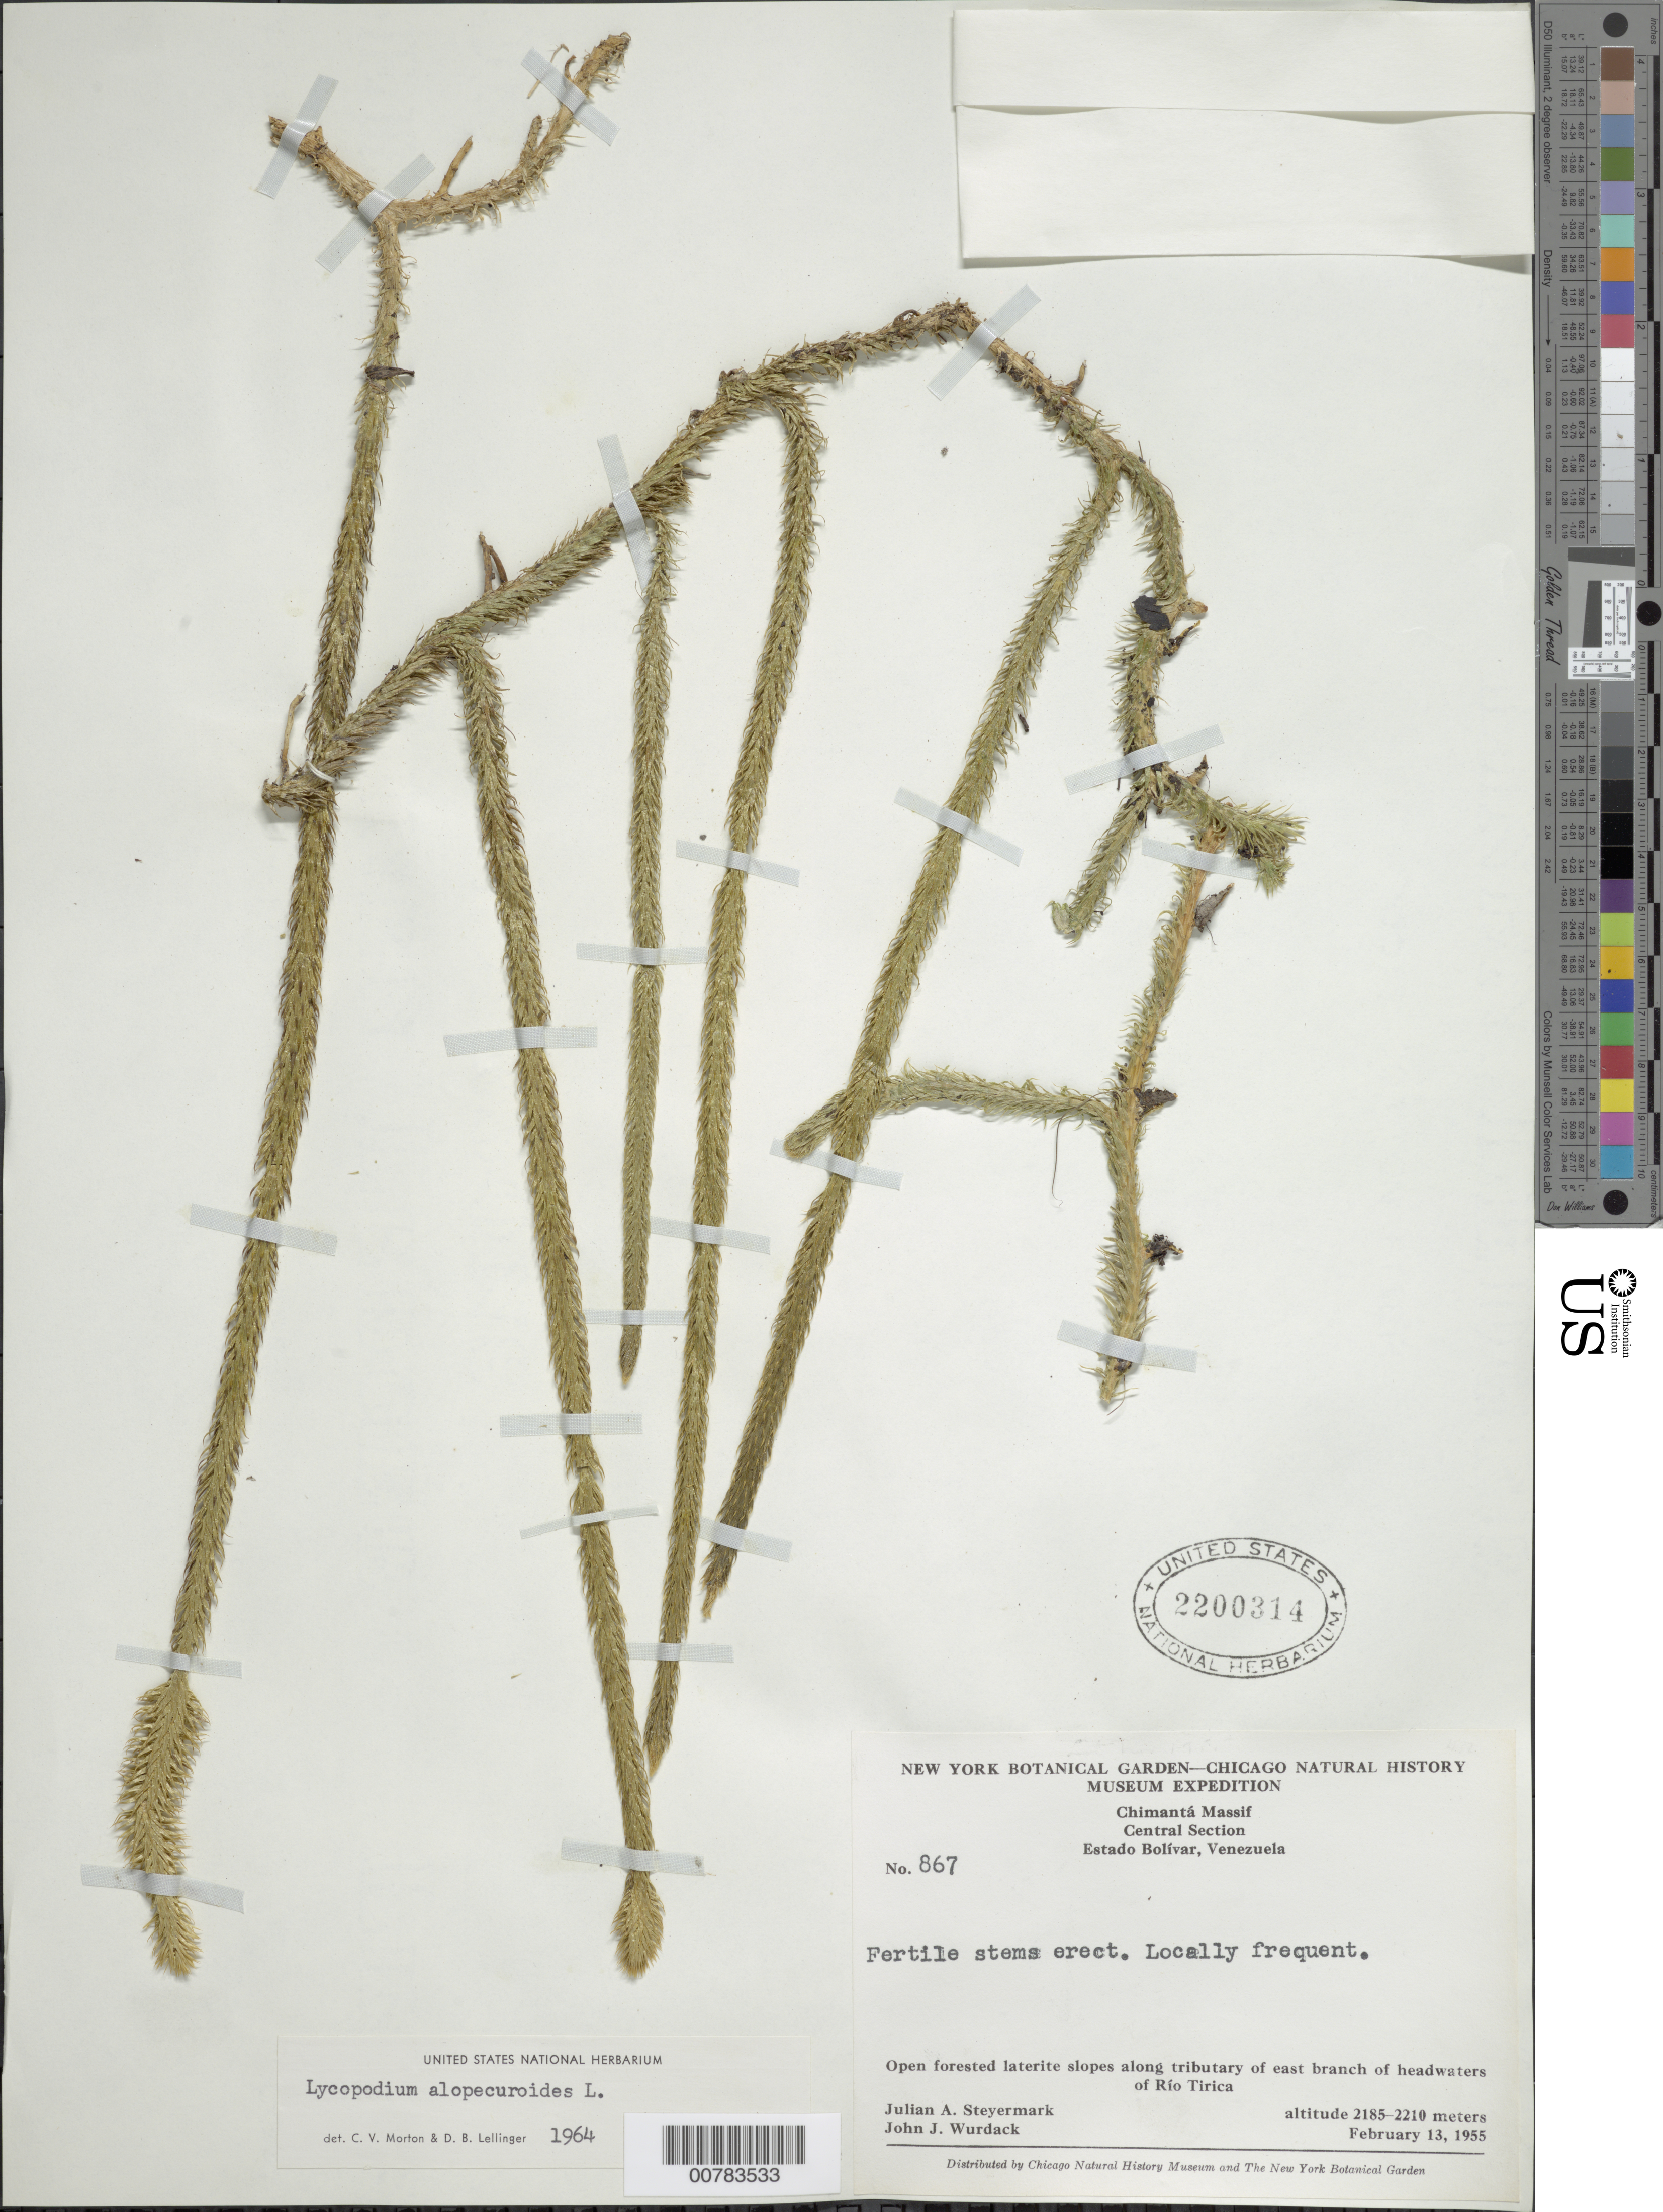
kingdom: Plantae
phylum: Tracheophyta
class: Lycopodiopsida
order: Lycopodiales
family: Lycopodiaceae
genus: Lycopodiella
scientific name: Lycopodiella alopecuroides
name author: (L.) Cranfill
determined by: Morton, C. V.; Lellinger, D. B.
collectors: J. Steyermark & J. J. Wurdack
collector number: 55 867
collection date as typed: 13-Feb-55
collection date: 1955-02-13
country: Venezuela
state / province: Bolívar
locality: Chimantá Massif, central section; along tributary valley of east branch of headwaters of Río Tirica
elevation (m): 2185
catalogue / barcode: US 2200314